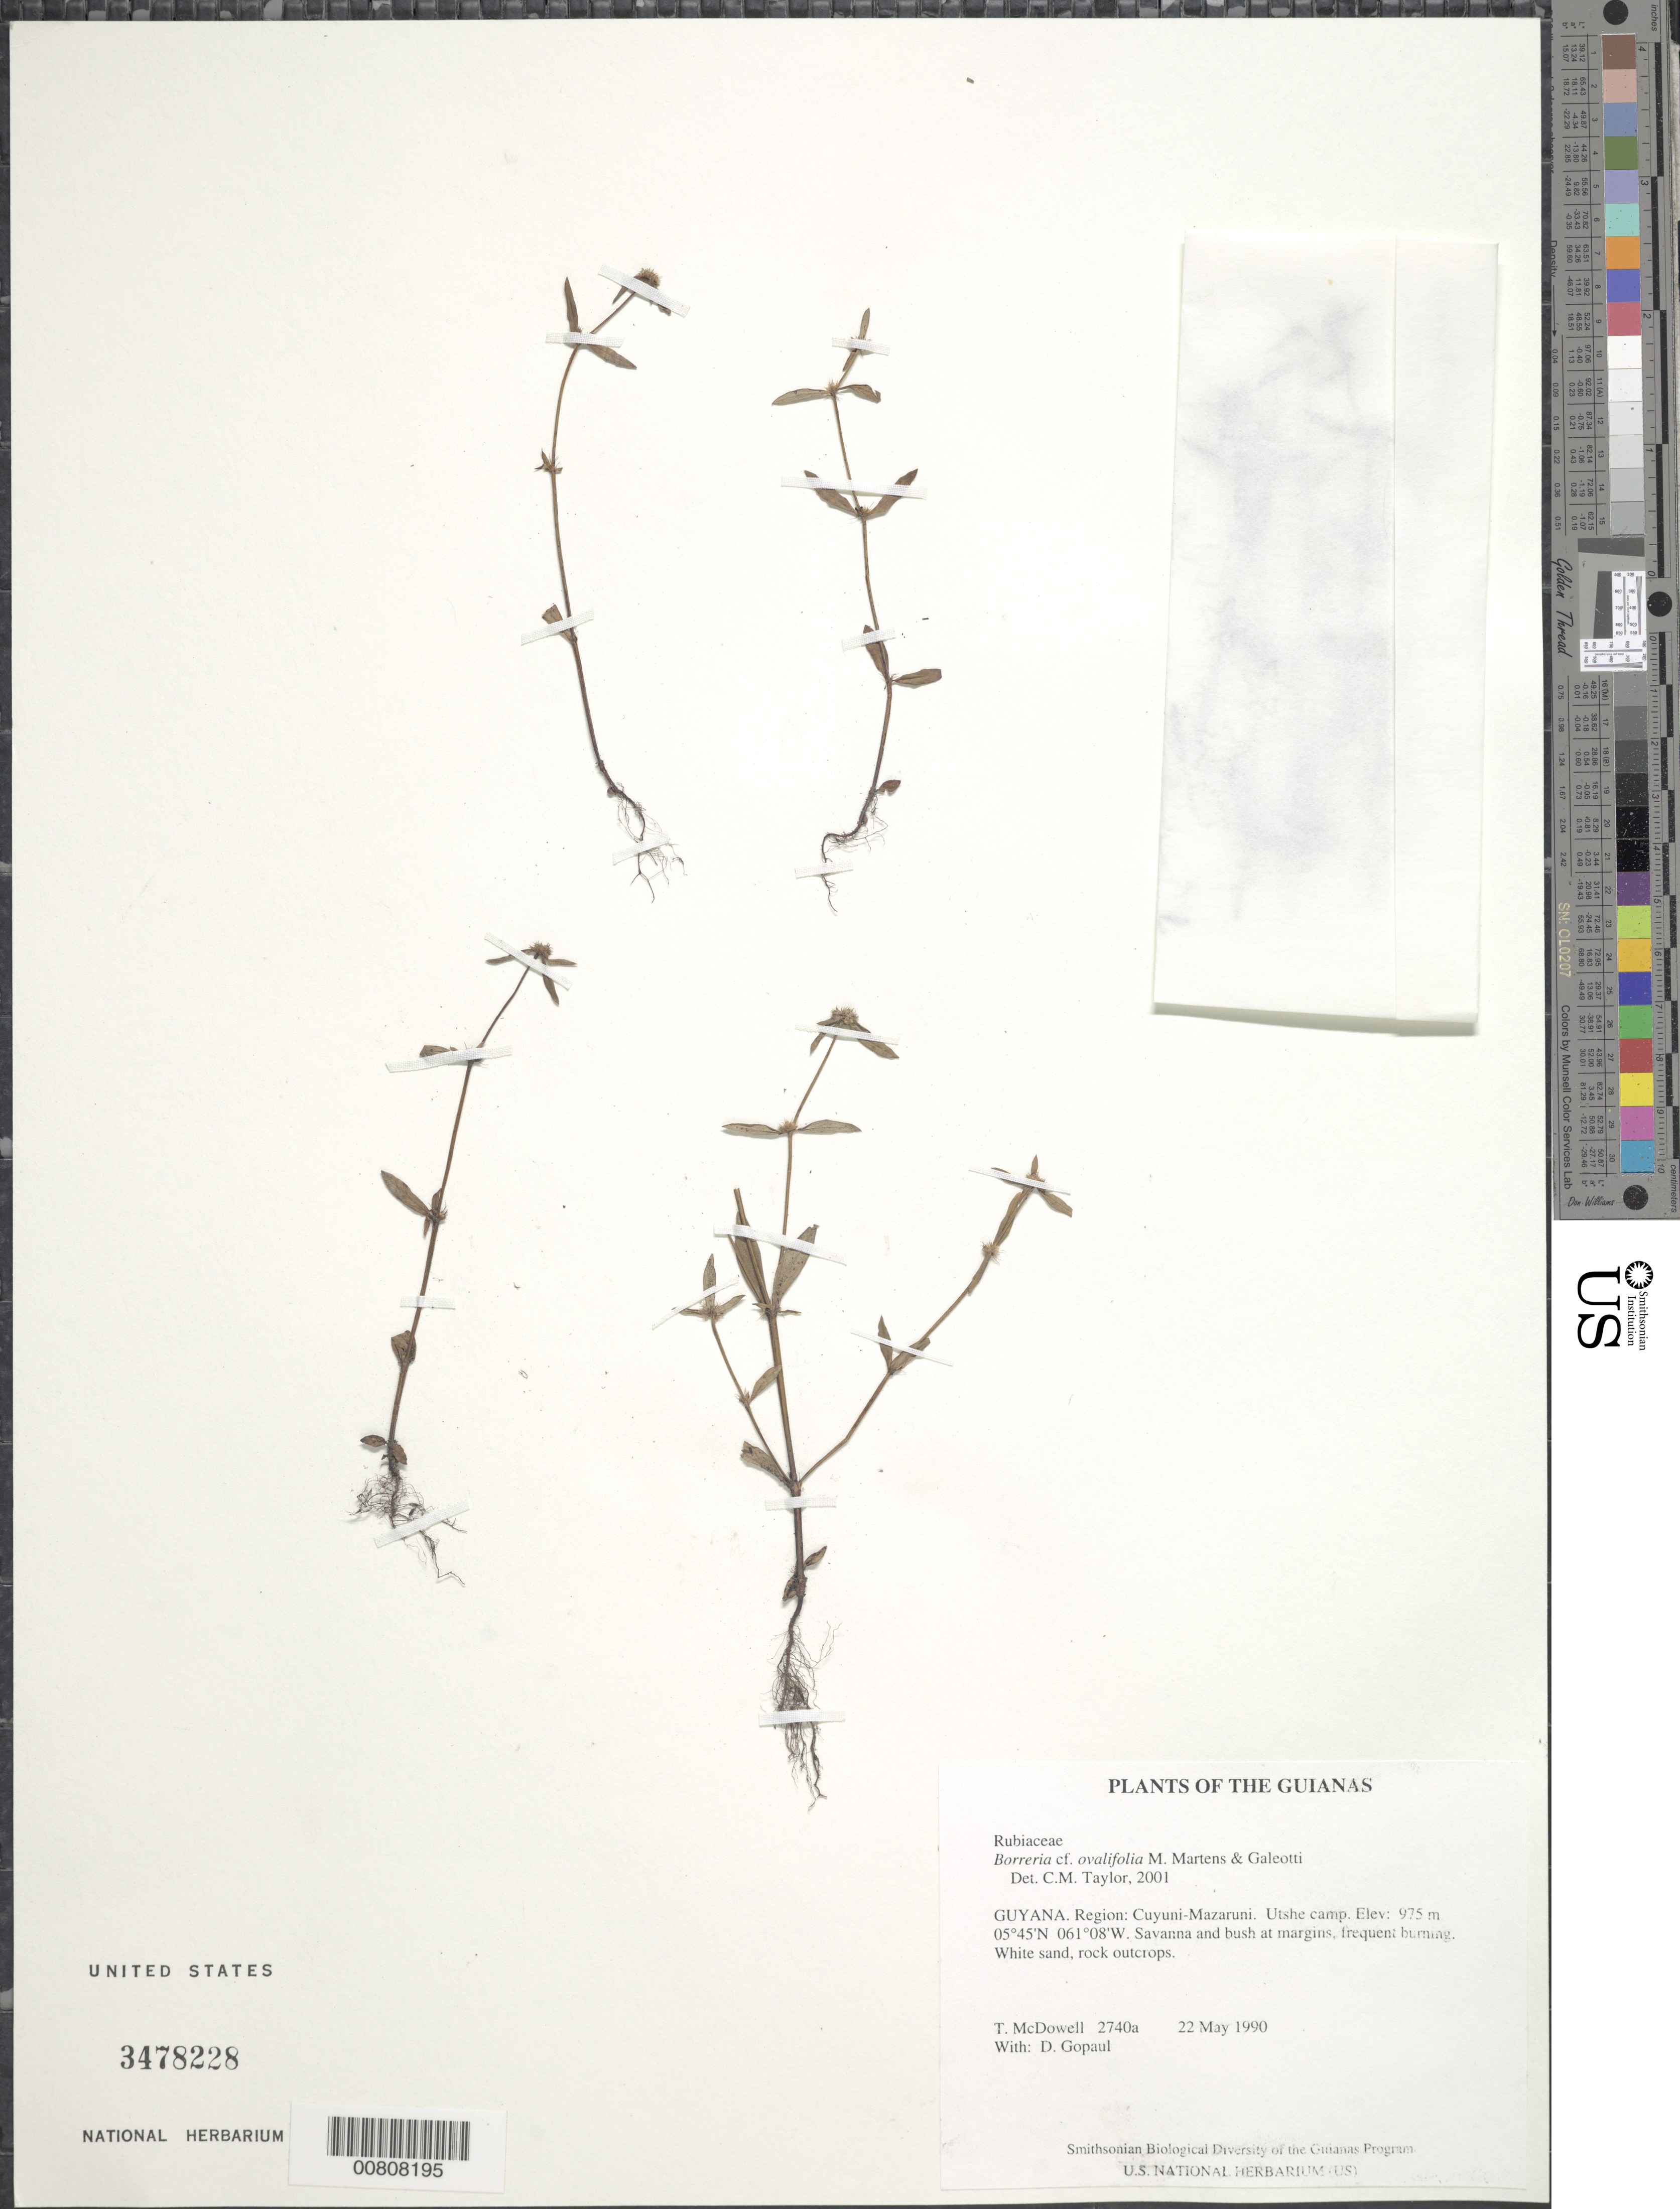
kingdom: Plantae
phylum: Tracheophyta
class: Magnoliopsida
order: Gentianales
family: Rubiaceae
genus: Borreria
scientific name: Borreria ovalifolia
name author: M. Martens & Galeotti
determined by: Taylor, Charlotte M.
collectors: T. McDowell & D. Gopaul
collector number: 2740 a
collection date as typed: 22 May 1990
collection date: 1990-05-22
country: Guyana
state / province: Cuyuni-Mazaruni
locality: Utshi camp, 0.3 km N of Utshi R, just S of forest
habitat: Savanna and bush at margins, frequent burning. White sand, rock outcrops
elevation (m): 975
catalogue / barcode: US 3478228